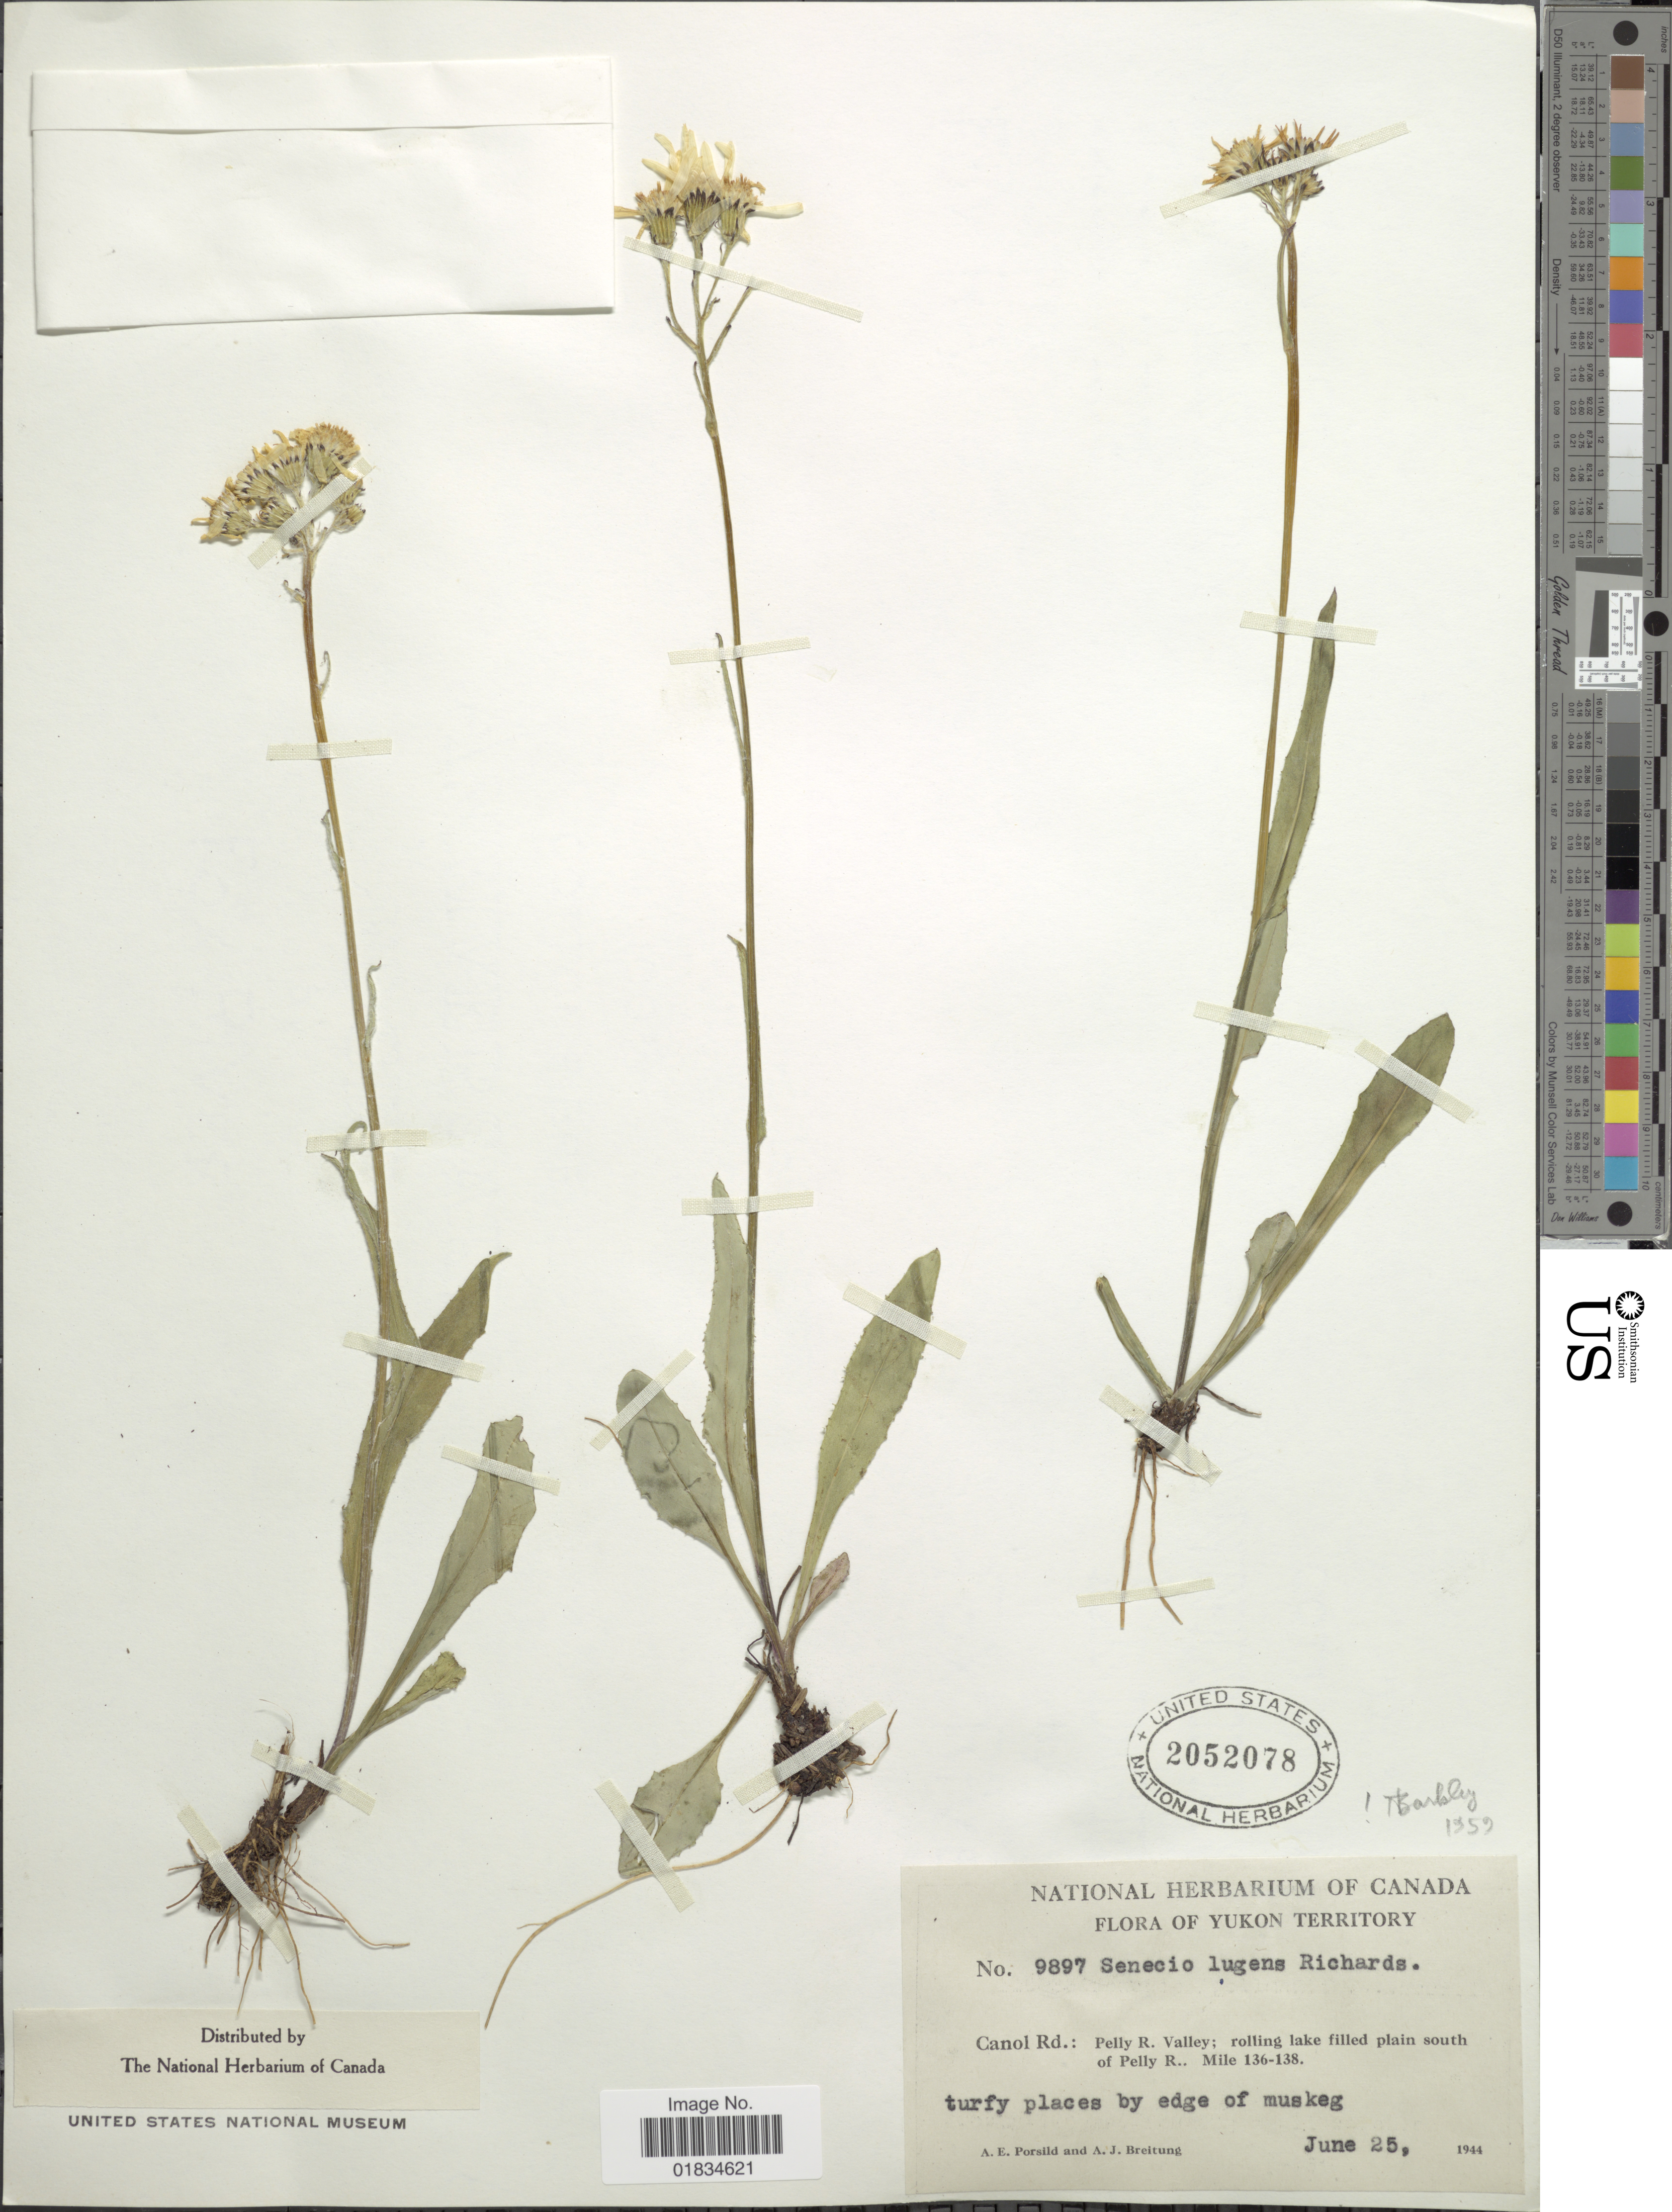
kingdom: Plantae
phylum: Tracheophyta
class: Magnoliopsida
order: Asterales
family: Asteraceae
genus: Senecio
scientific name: Senecio lugens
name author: Richardson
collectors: A. E. Porsild & A. Breitung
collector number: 9897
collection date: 1944-06-25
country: Canada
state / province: Yukon Territory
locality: Canol Rd: Pelly R. Valley; rolling lake filled plain south of Pelly R., Mile 136-138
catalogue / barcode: US 2052078